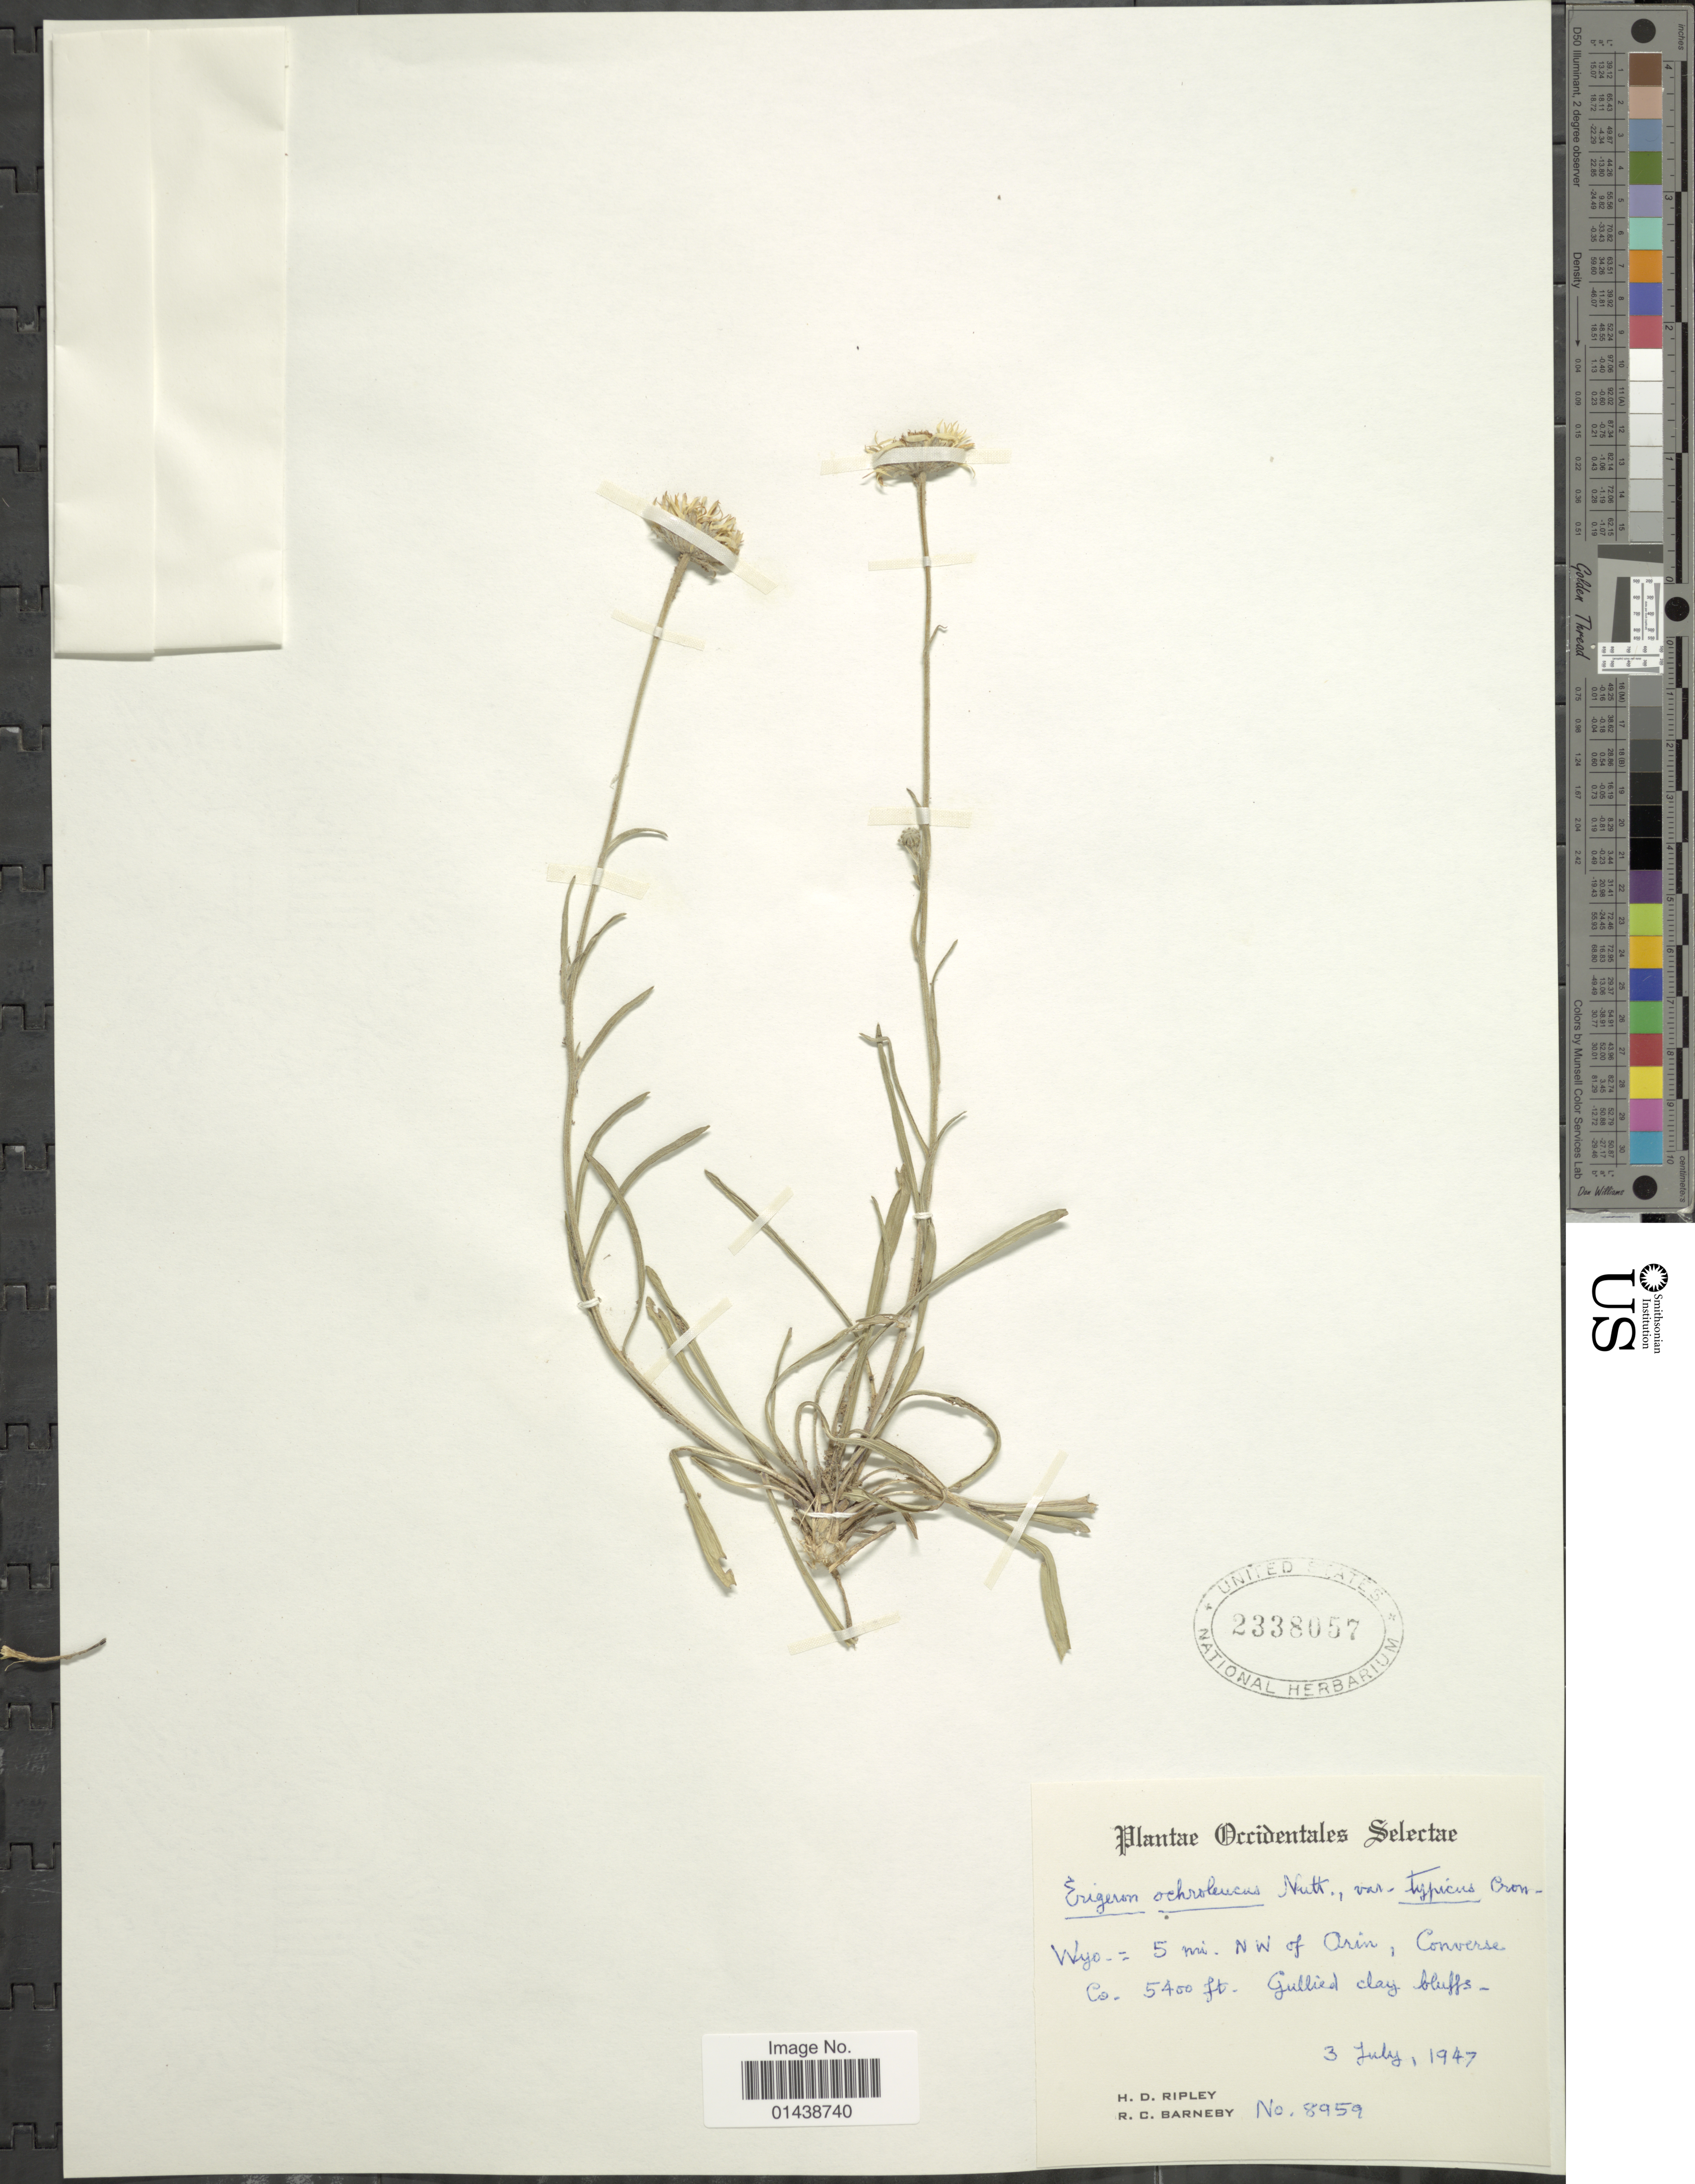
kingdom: Plantae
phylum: Tracheophyta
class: Magnoliopsida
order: Asterales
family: Asteraceae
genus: Erigeron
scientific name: Erigeron ochroleucus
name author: Nutt.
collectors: H. Ripley & R. C. Barneby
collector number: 8959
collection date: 1947-07-03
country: United States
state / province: Wyoming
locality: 5 mi. N W of Orin, Converse Co.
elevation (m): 1646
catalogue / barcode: US 2338057